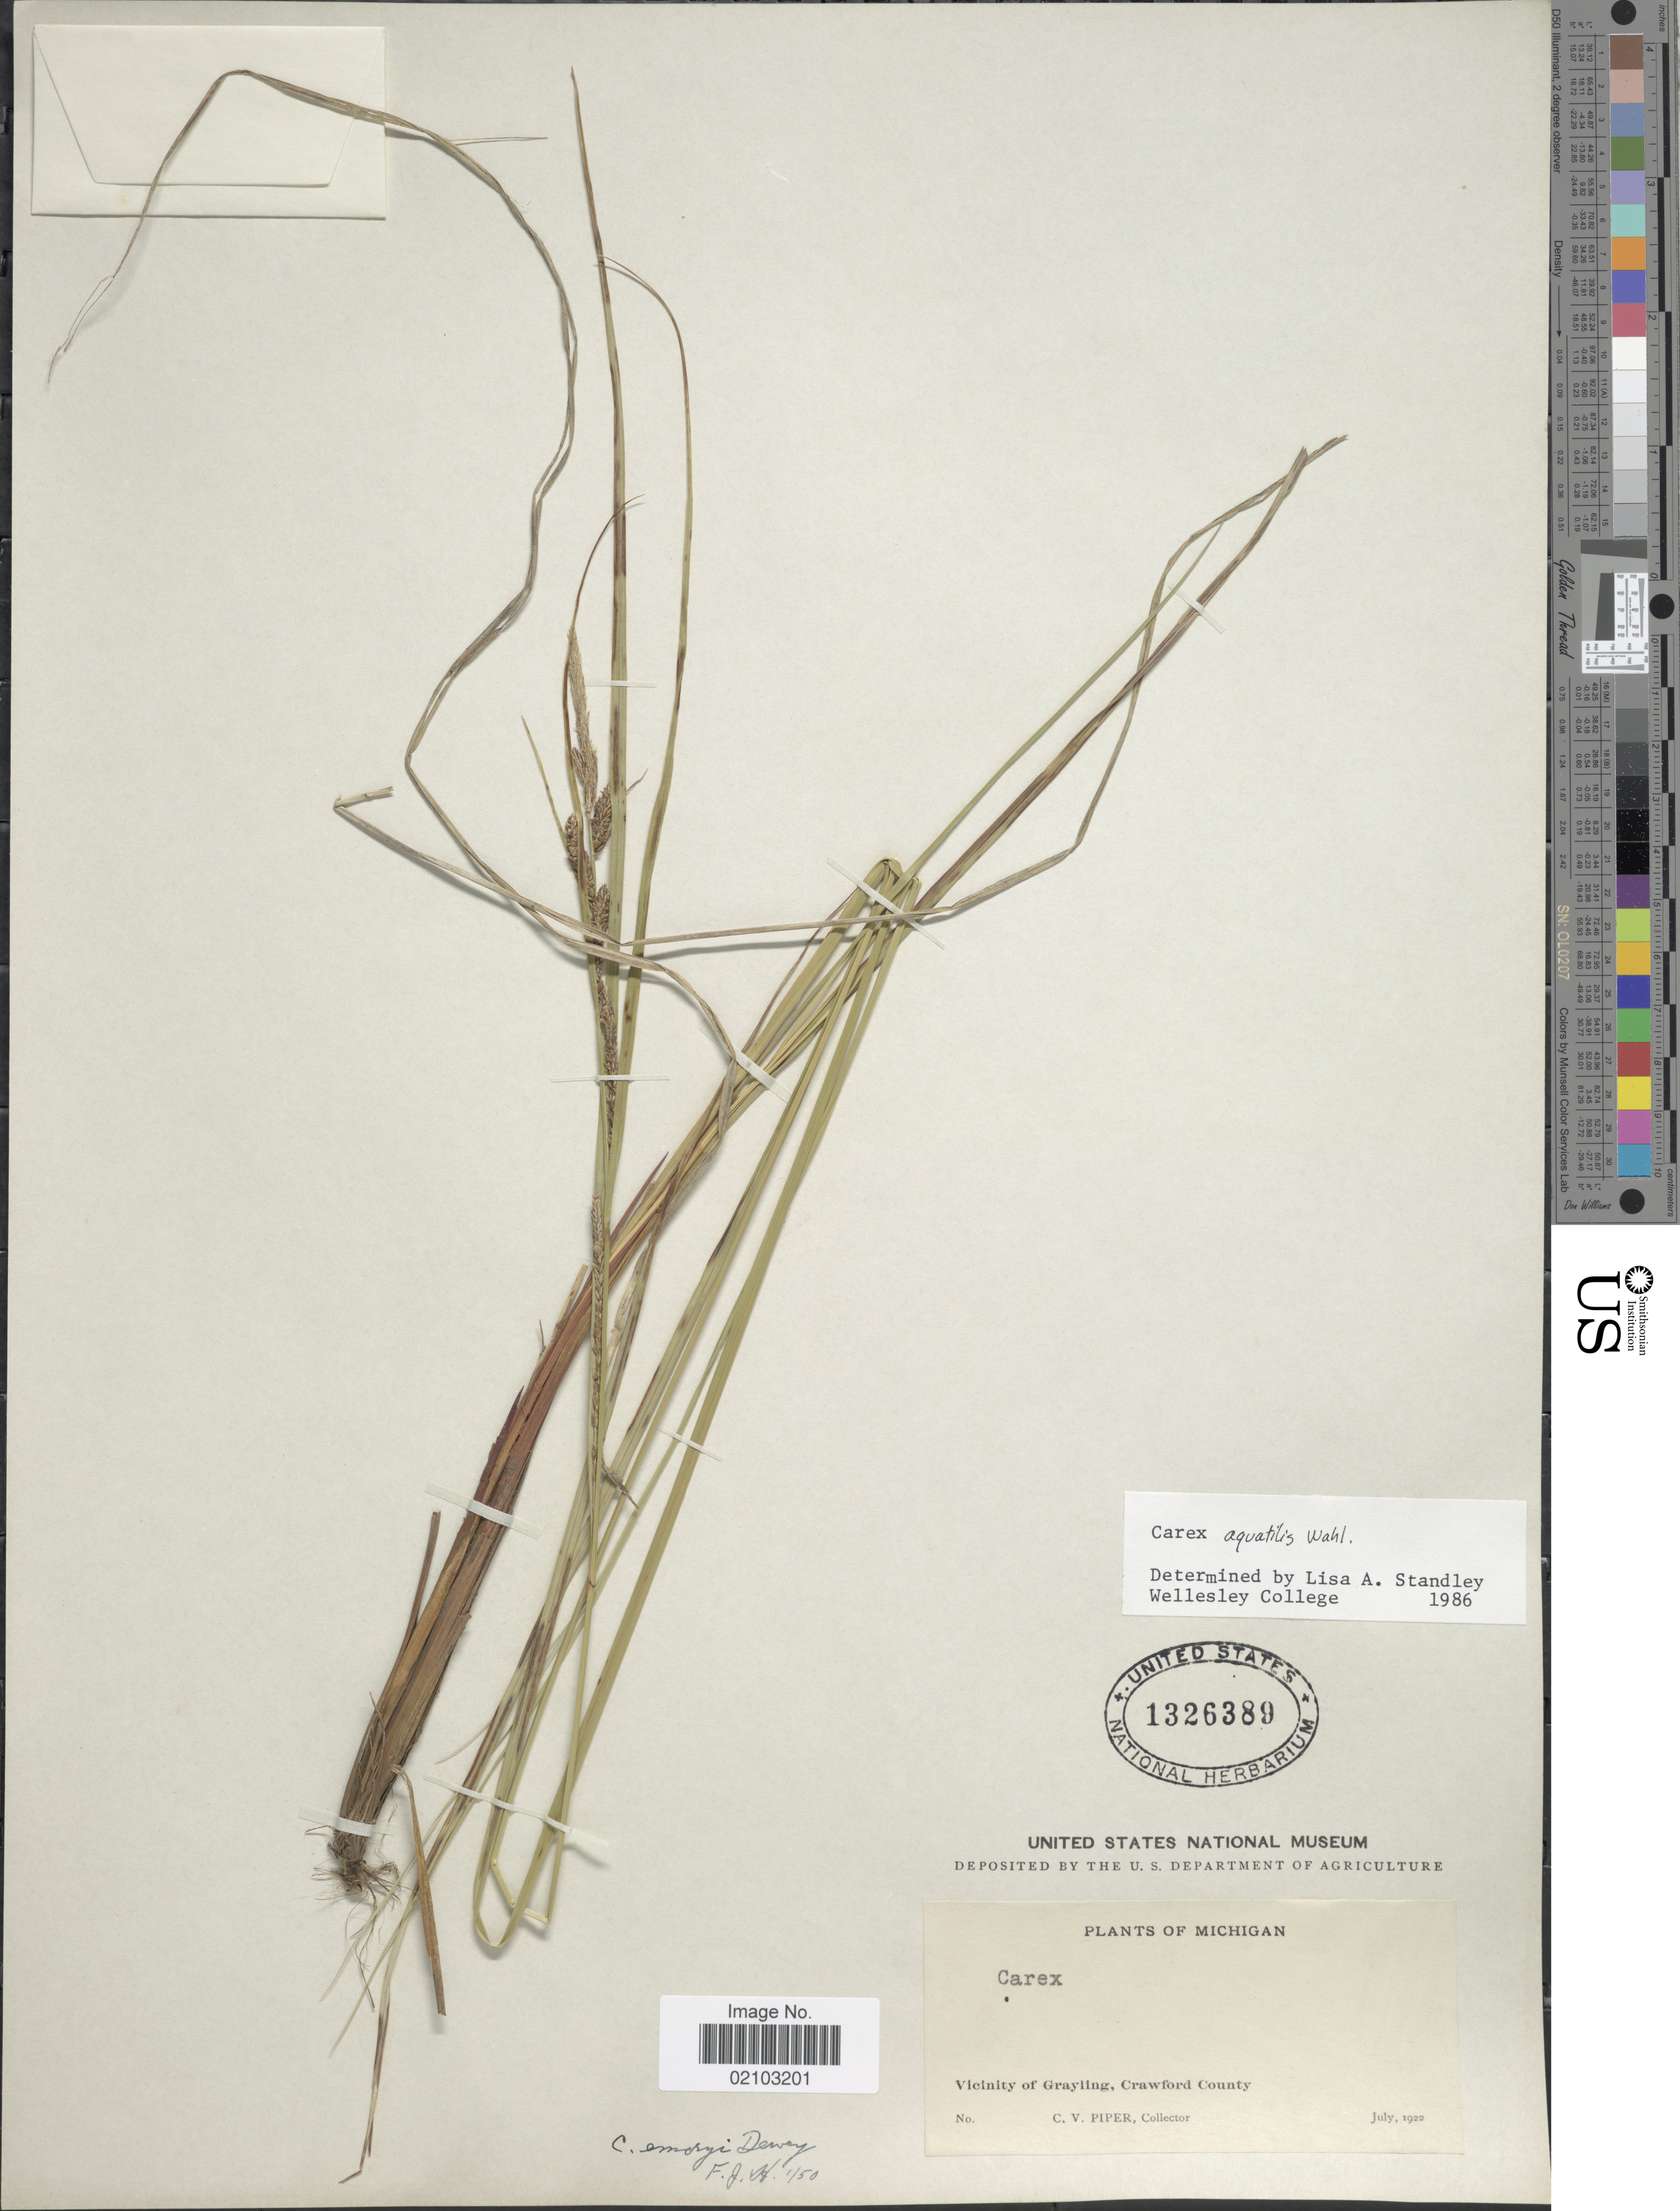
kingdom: Plantae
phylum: Tracheophyta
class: Liliopsida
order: Poales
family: Cyperaceae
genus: Carex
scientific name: Carex aquatilis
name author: Wahlenb.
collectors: C. V. Piper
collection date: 1922-07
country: United States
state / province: Michigan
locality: Vicinity of Grayling, Crawford County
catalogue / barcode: US 1326389